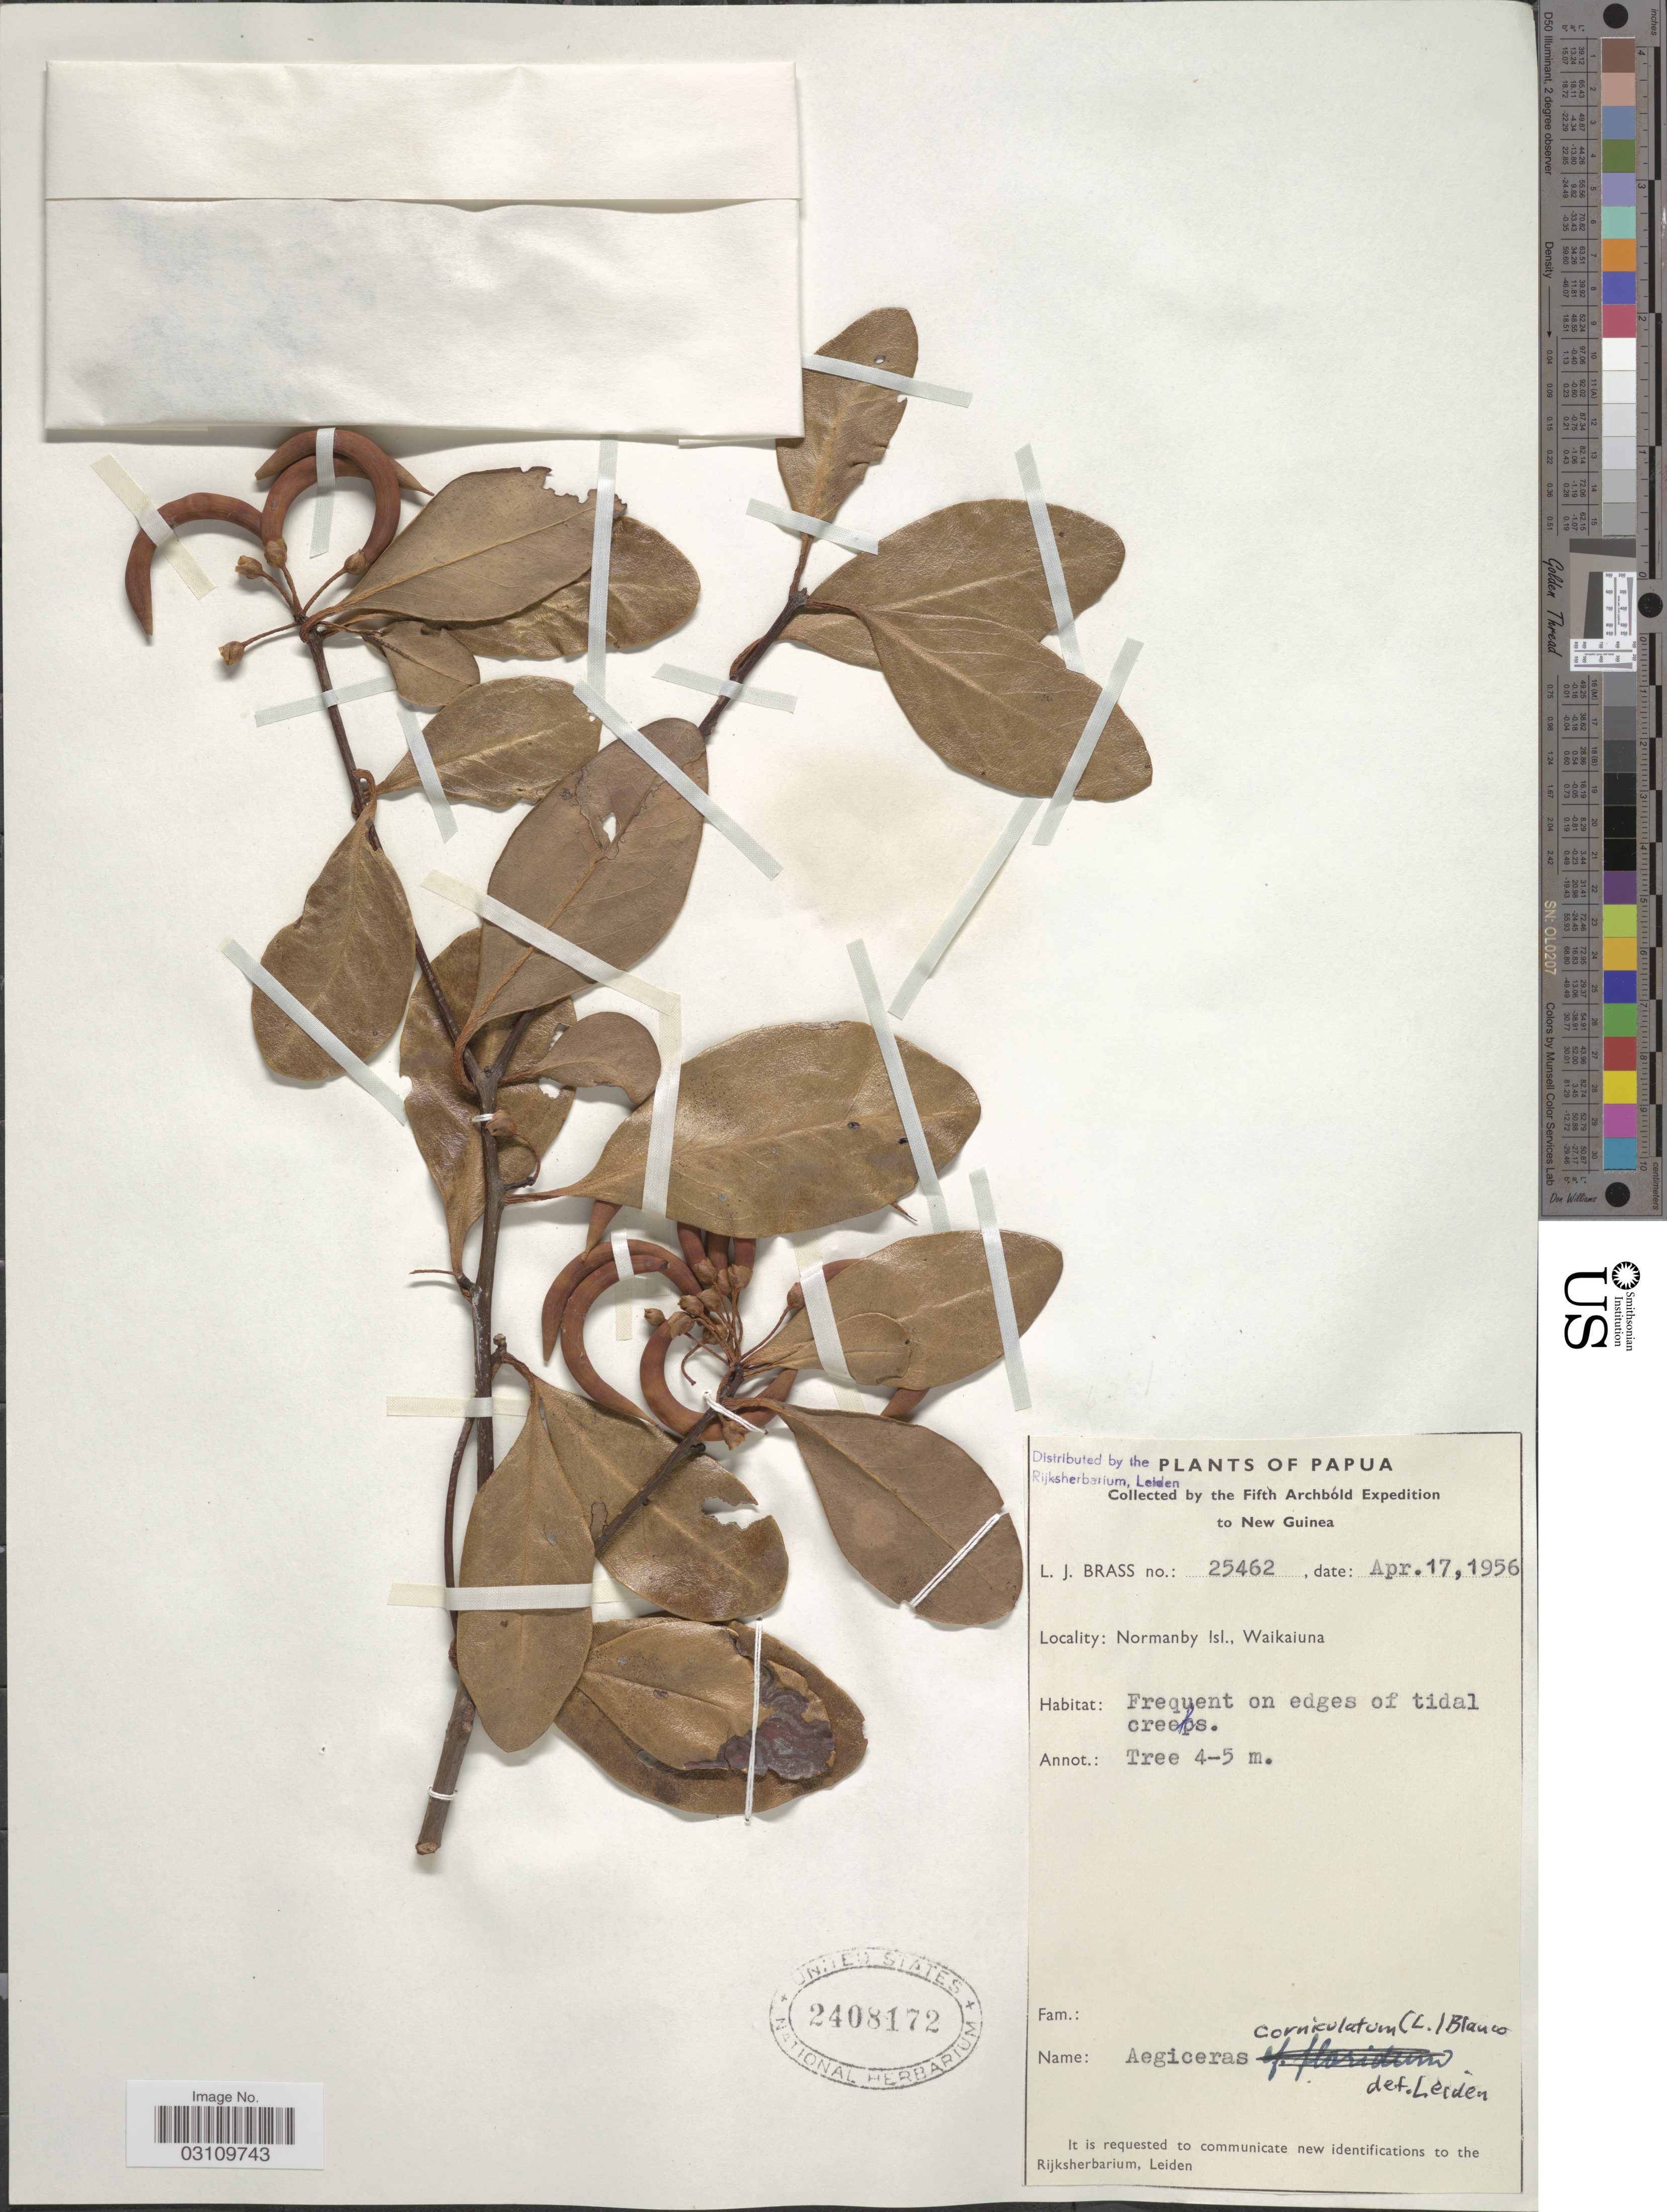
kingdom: Plantae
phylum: Tracheophyta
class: Magnoliopsida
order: Ericales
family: Primulaceae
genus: Aegiceras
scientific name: Aegiceras corniculatum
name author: (L.) Blanco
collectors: L. J. Brass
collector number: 25462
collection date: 1956-04-17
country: Papua New Guinea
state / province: Milne Bay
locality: Papua, New Guinea, Normanby Isl., Waikaiuna.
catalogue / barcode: US 2408172